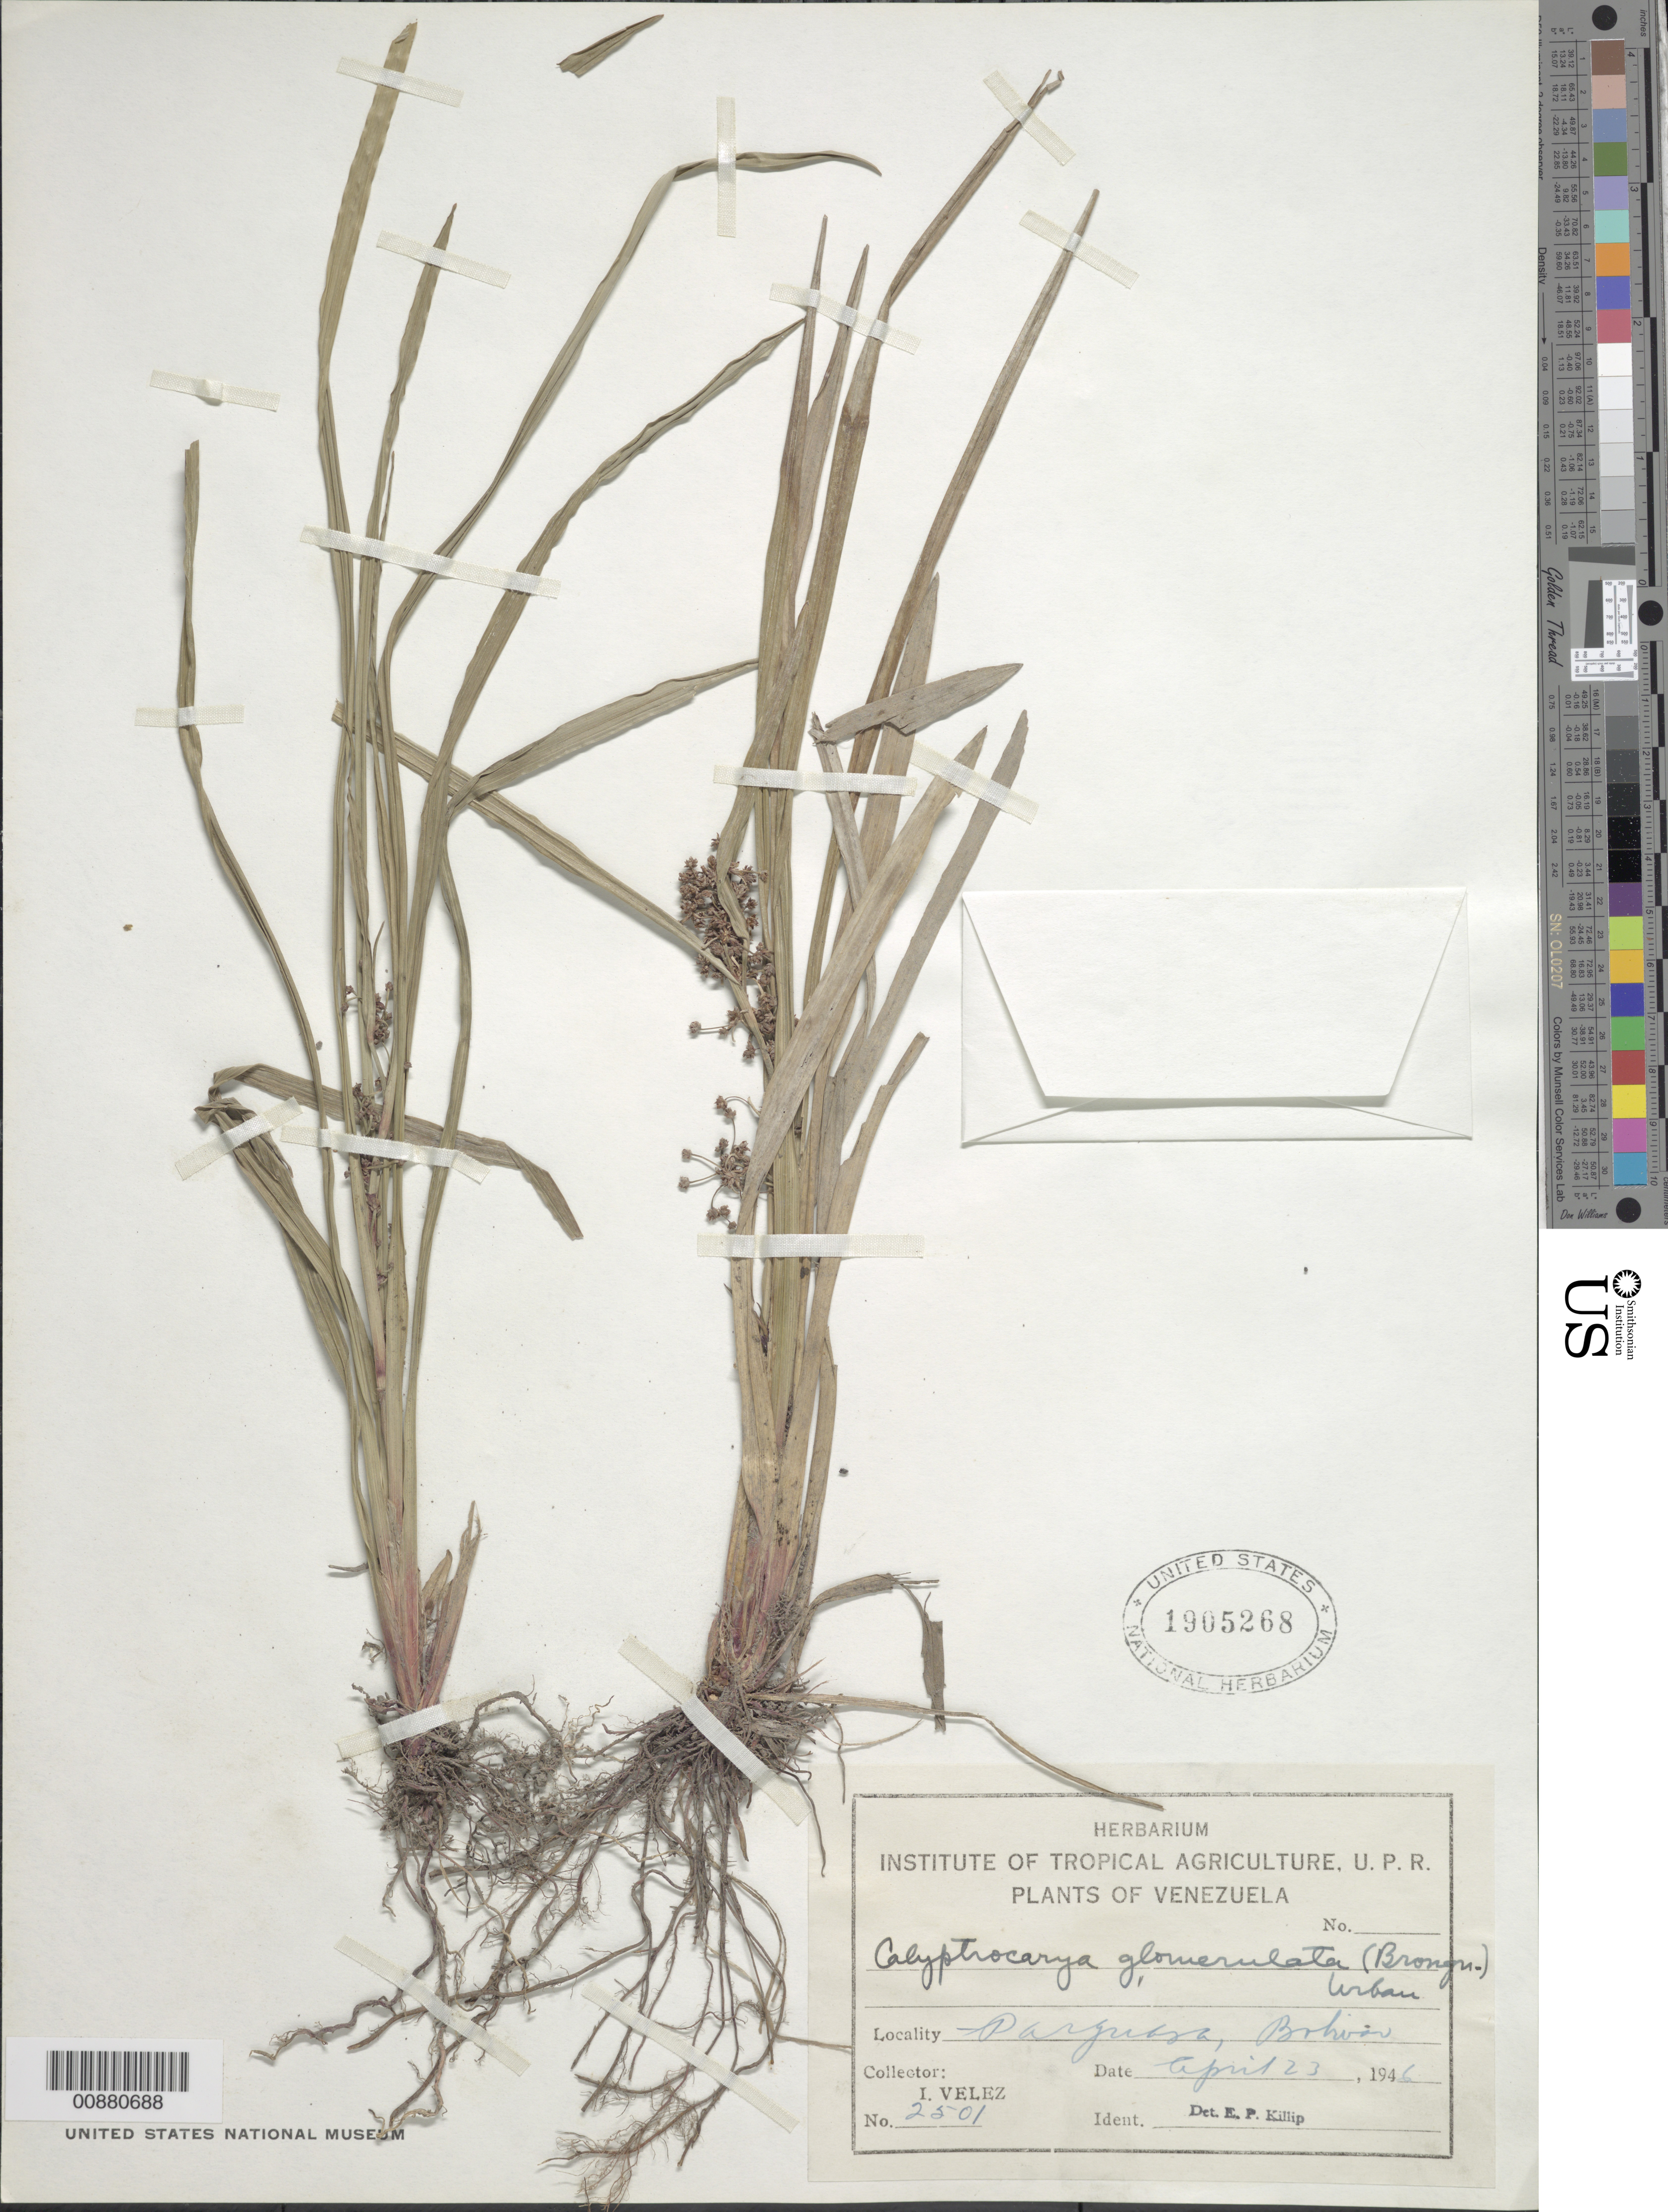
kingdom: Plantae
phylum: Tracheophyta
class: Liliopsida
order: Poales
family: Cyperaceae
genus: Calyptrocarya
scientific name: Calyptrocarya glomerulata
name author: (Brongn.) Urb.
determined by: Killip, Ellsworth P.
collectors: I. Velez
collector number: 2501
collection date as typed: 23-Apr-46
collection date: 1946-04-23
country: Venezuela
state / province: Bolívar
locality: Parguasa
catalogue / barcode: US 1905268